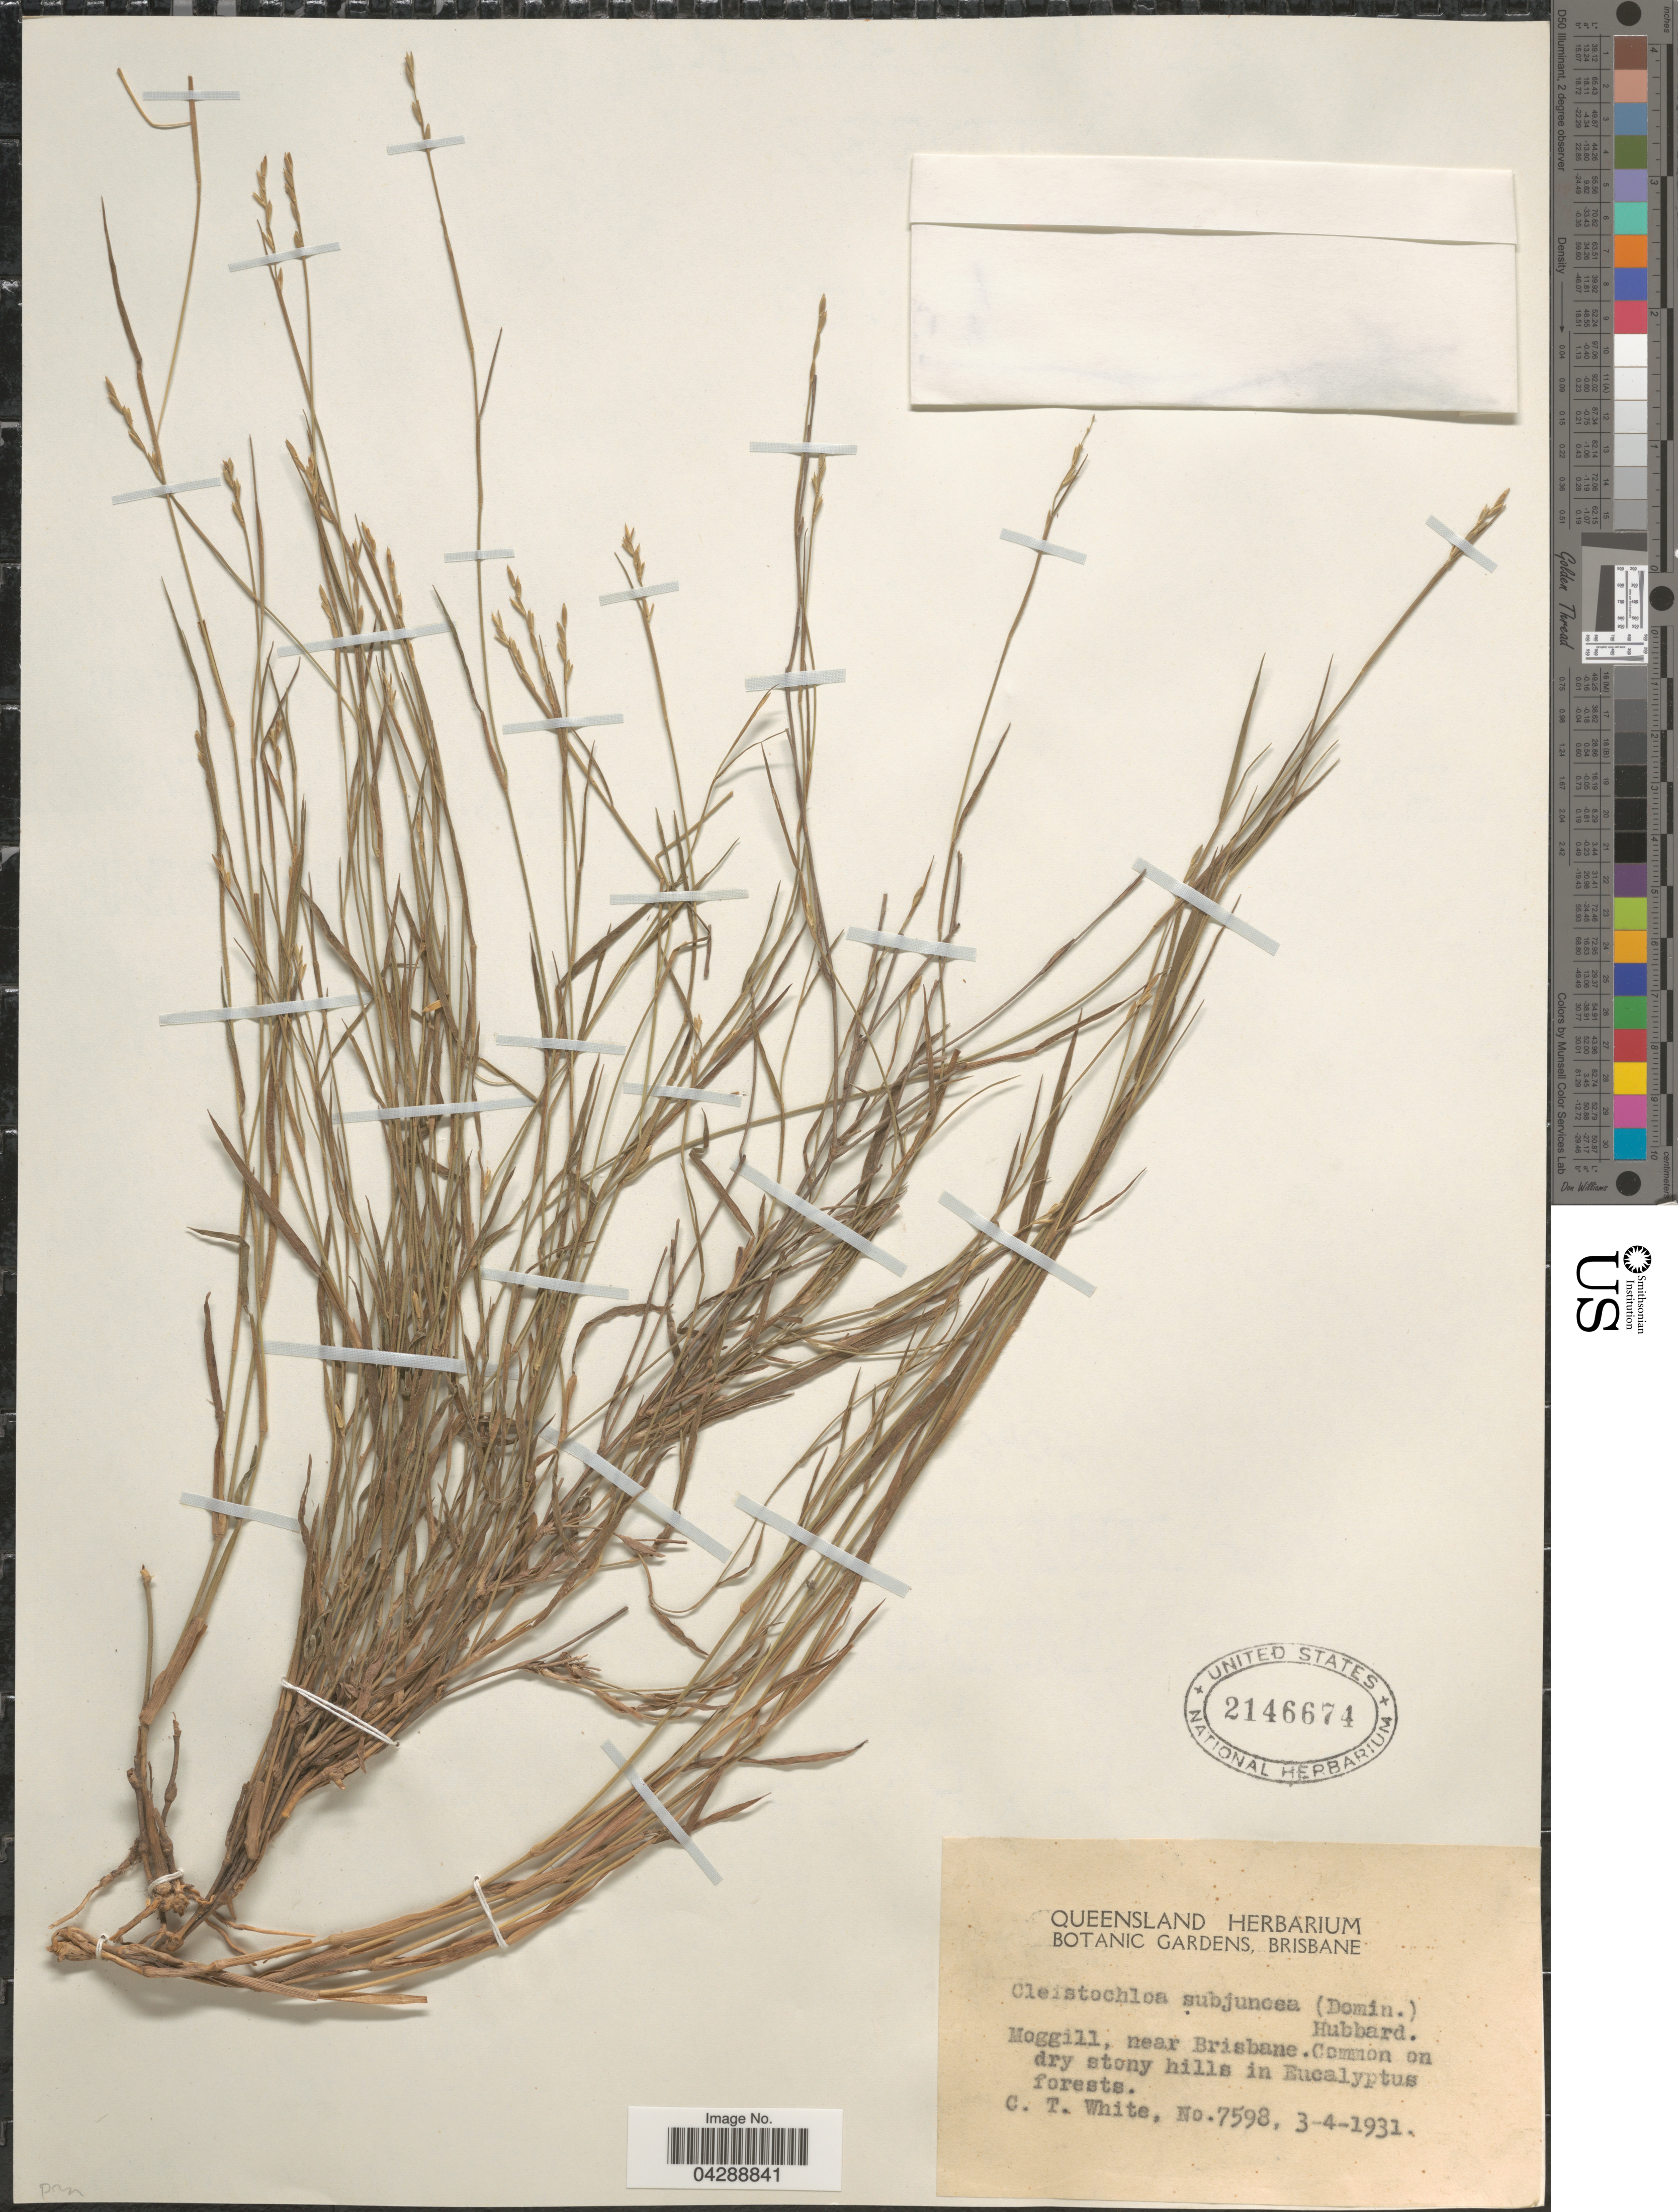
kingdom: Plantae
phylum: Tracheophyta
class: Liliopsida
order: Poales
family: Poaceae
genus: Cleistochloa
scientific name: Cleistochloa subjuncea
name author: C. E. Hubb.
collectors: C. T. White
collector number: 7598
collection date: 1931-04-03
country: Australia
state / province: Queensland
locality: Moggill, near Brisbane. Common on dry stony hills in Eucalyptus forests.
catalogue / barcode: US 2146674